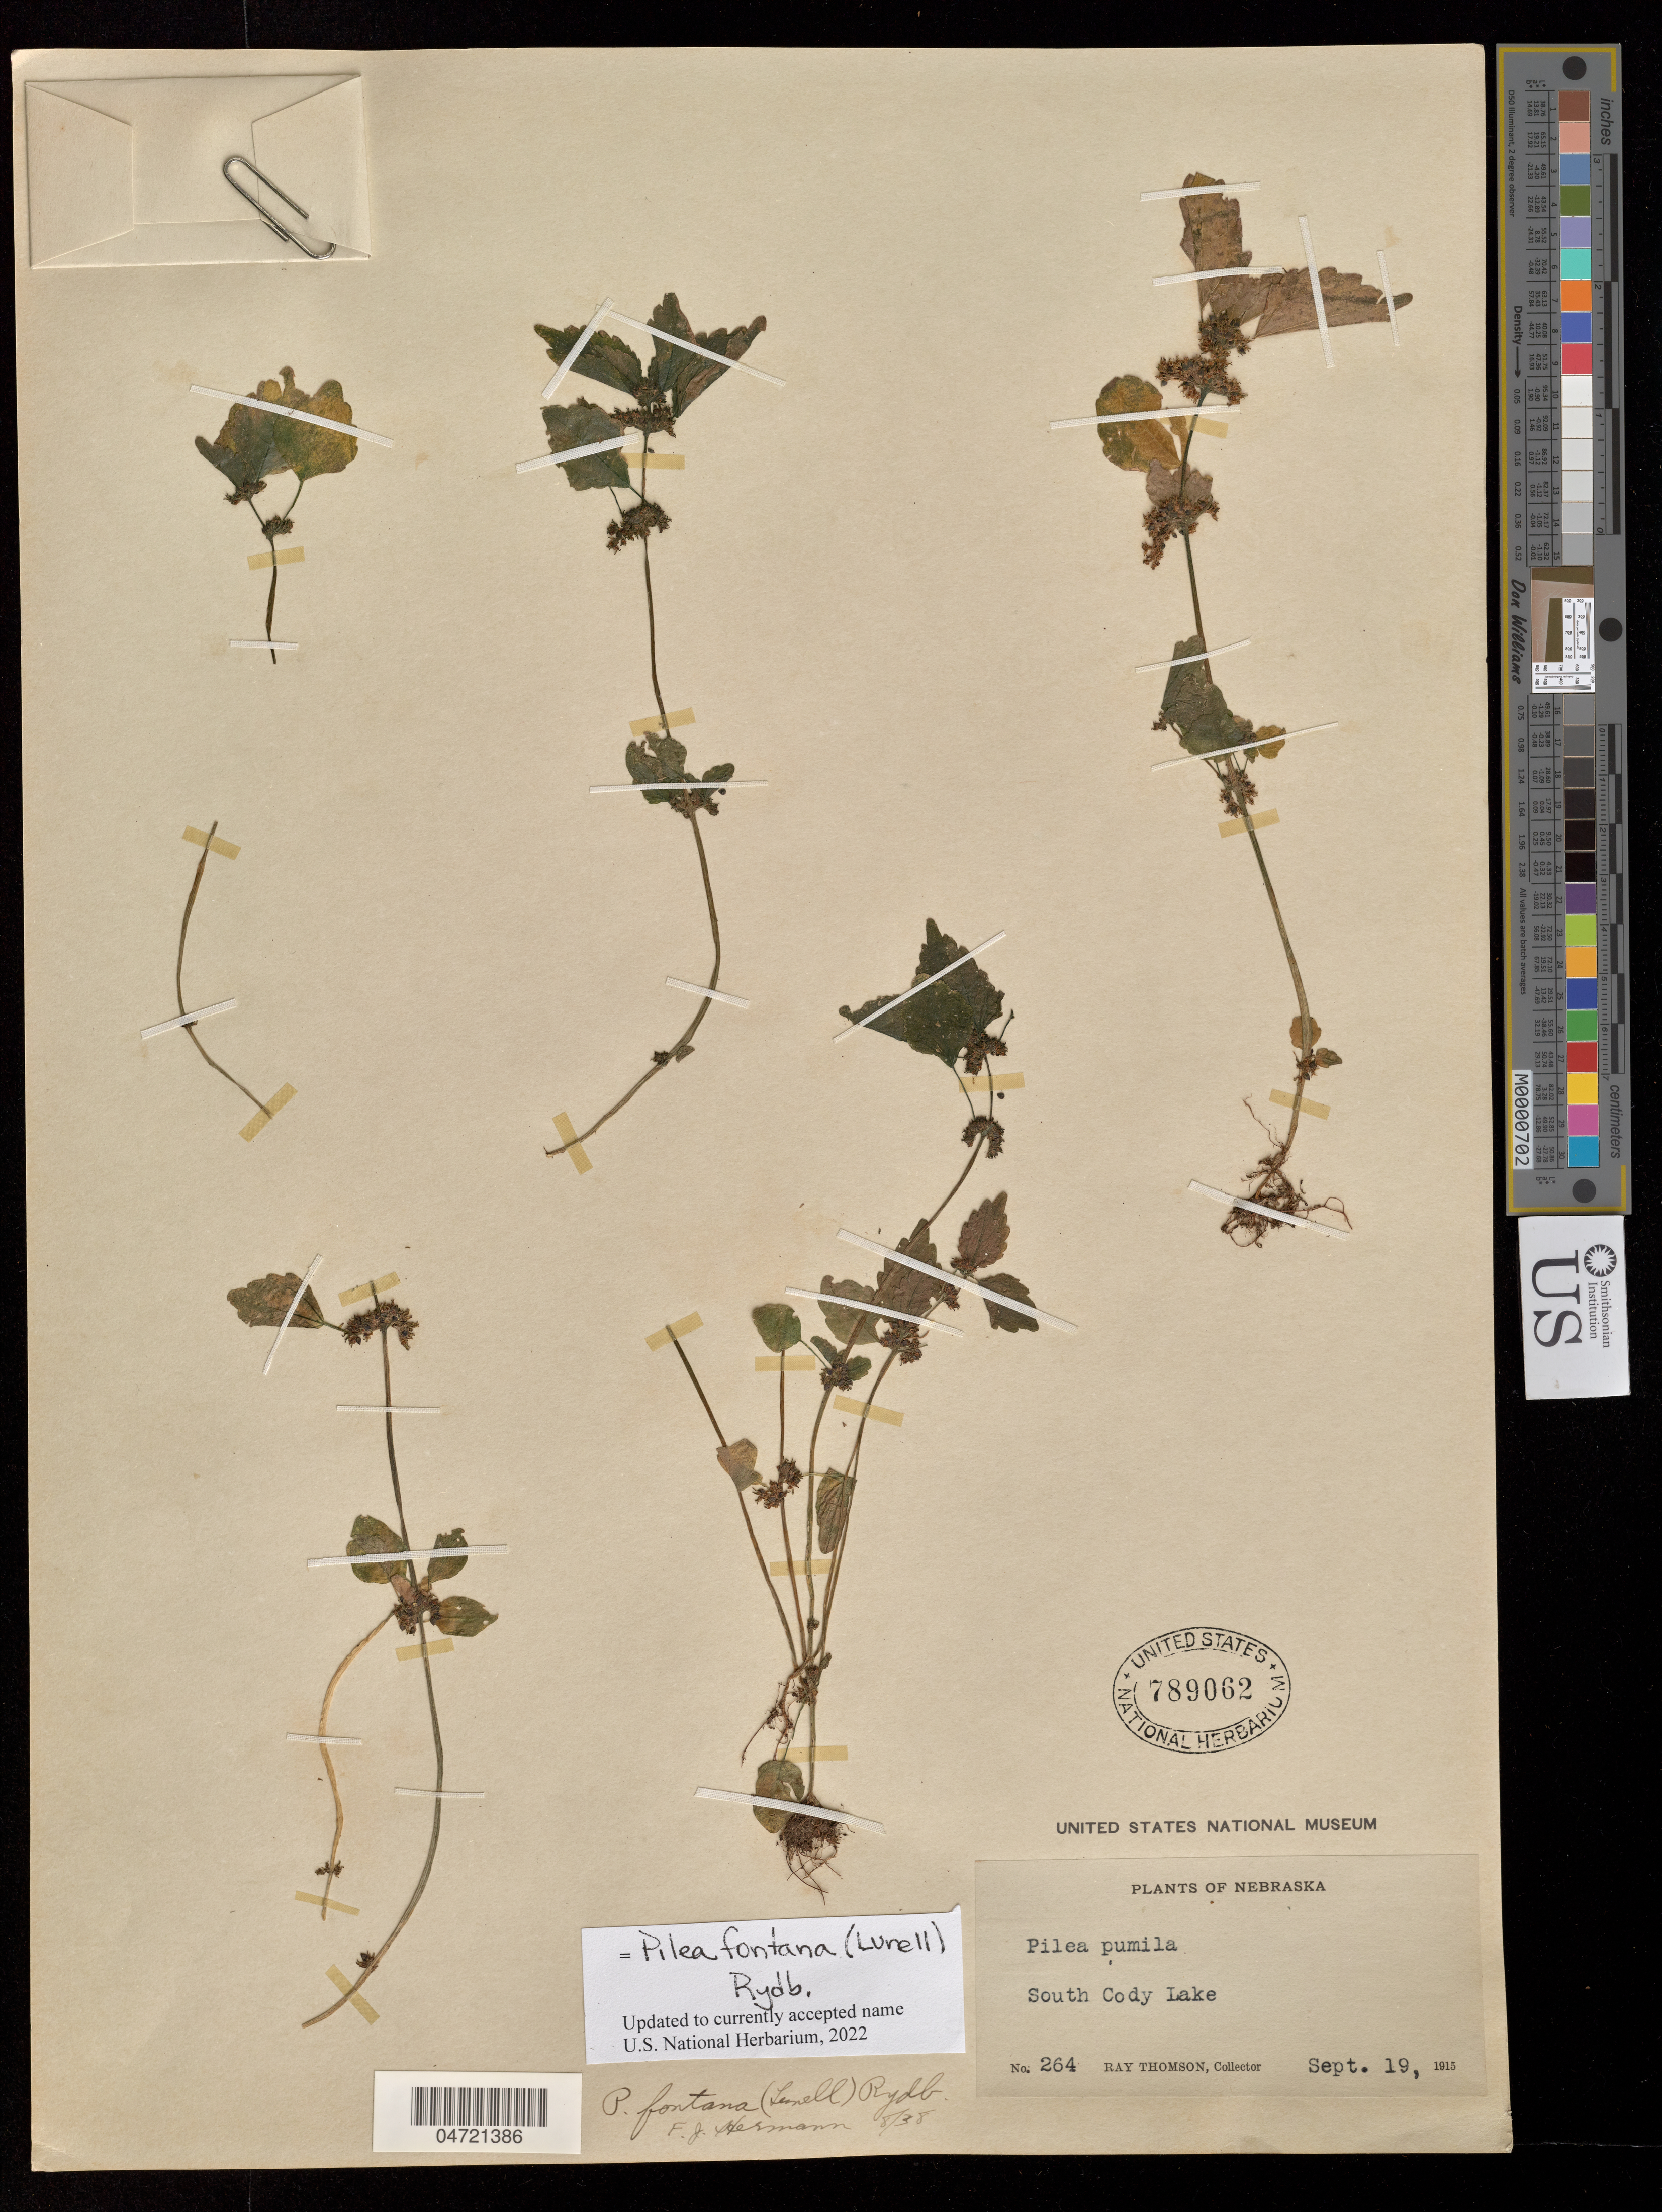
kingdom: Plantae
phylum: Tracheophyta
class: Magnoliopsida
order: Rosales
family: Urticaceae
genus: Pilea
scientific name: Pilea fontana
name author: (Lunell) Rydb.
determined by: Hermann, F. J.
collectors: R. Thomson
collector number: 264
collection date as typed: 19 Sep 1915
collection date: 1915-09-19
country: United States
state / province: Nebraska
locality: South Cody Lake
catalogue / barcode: US 789062